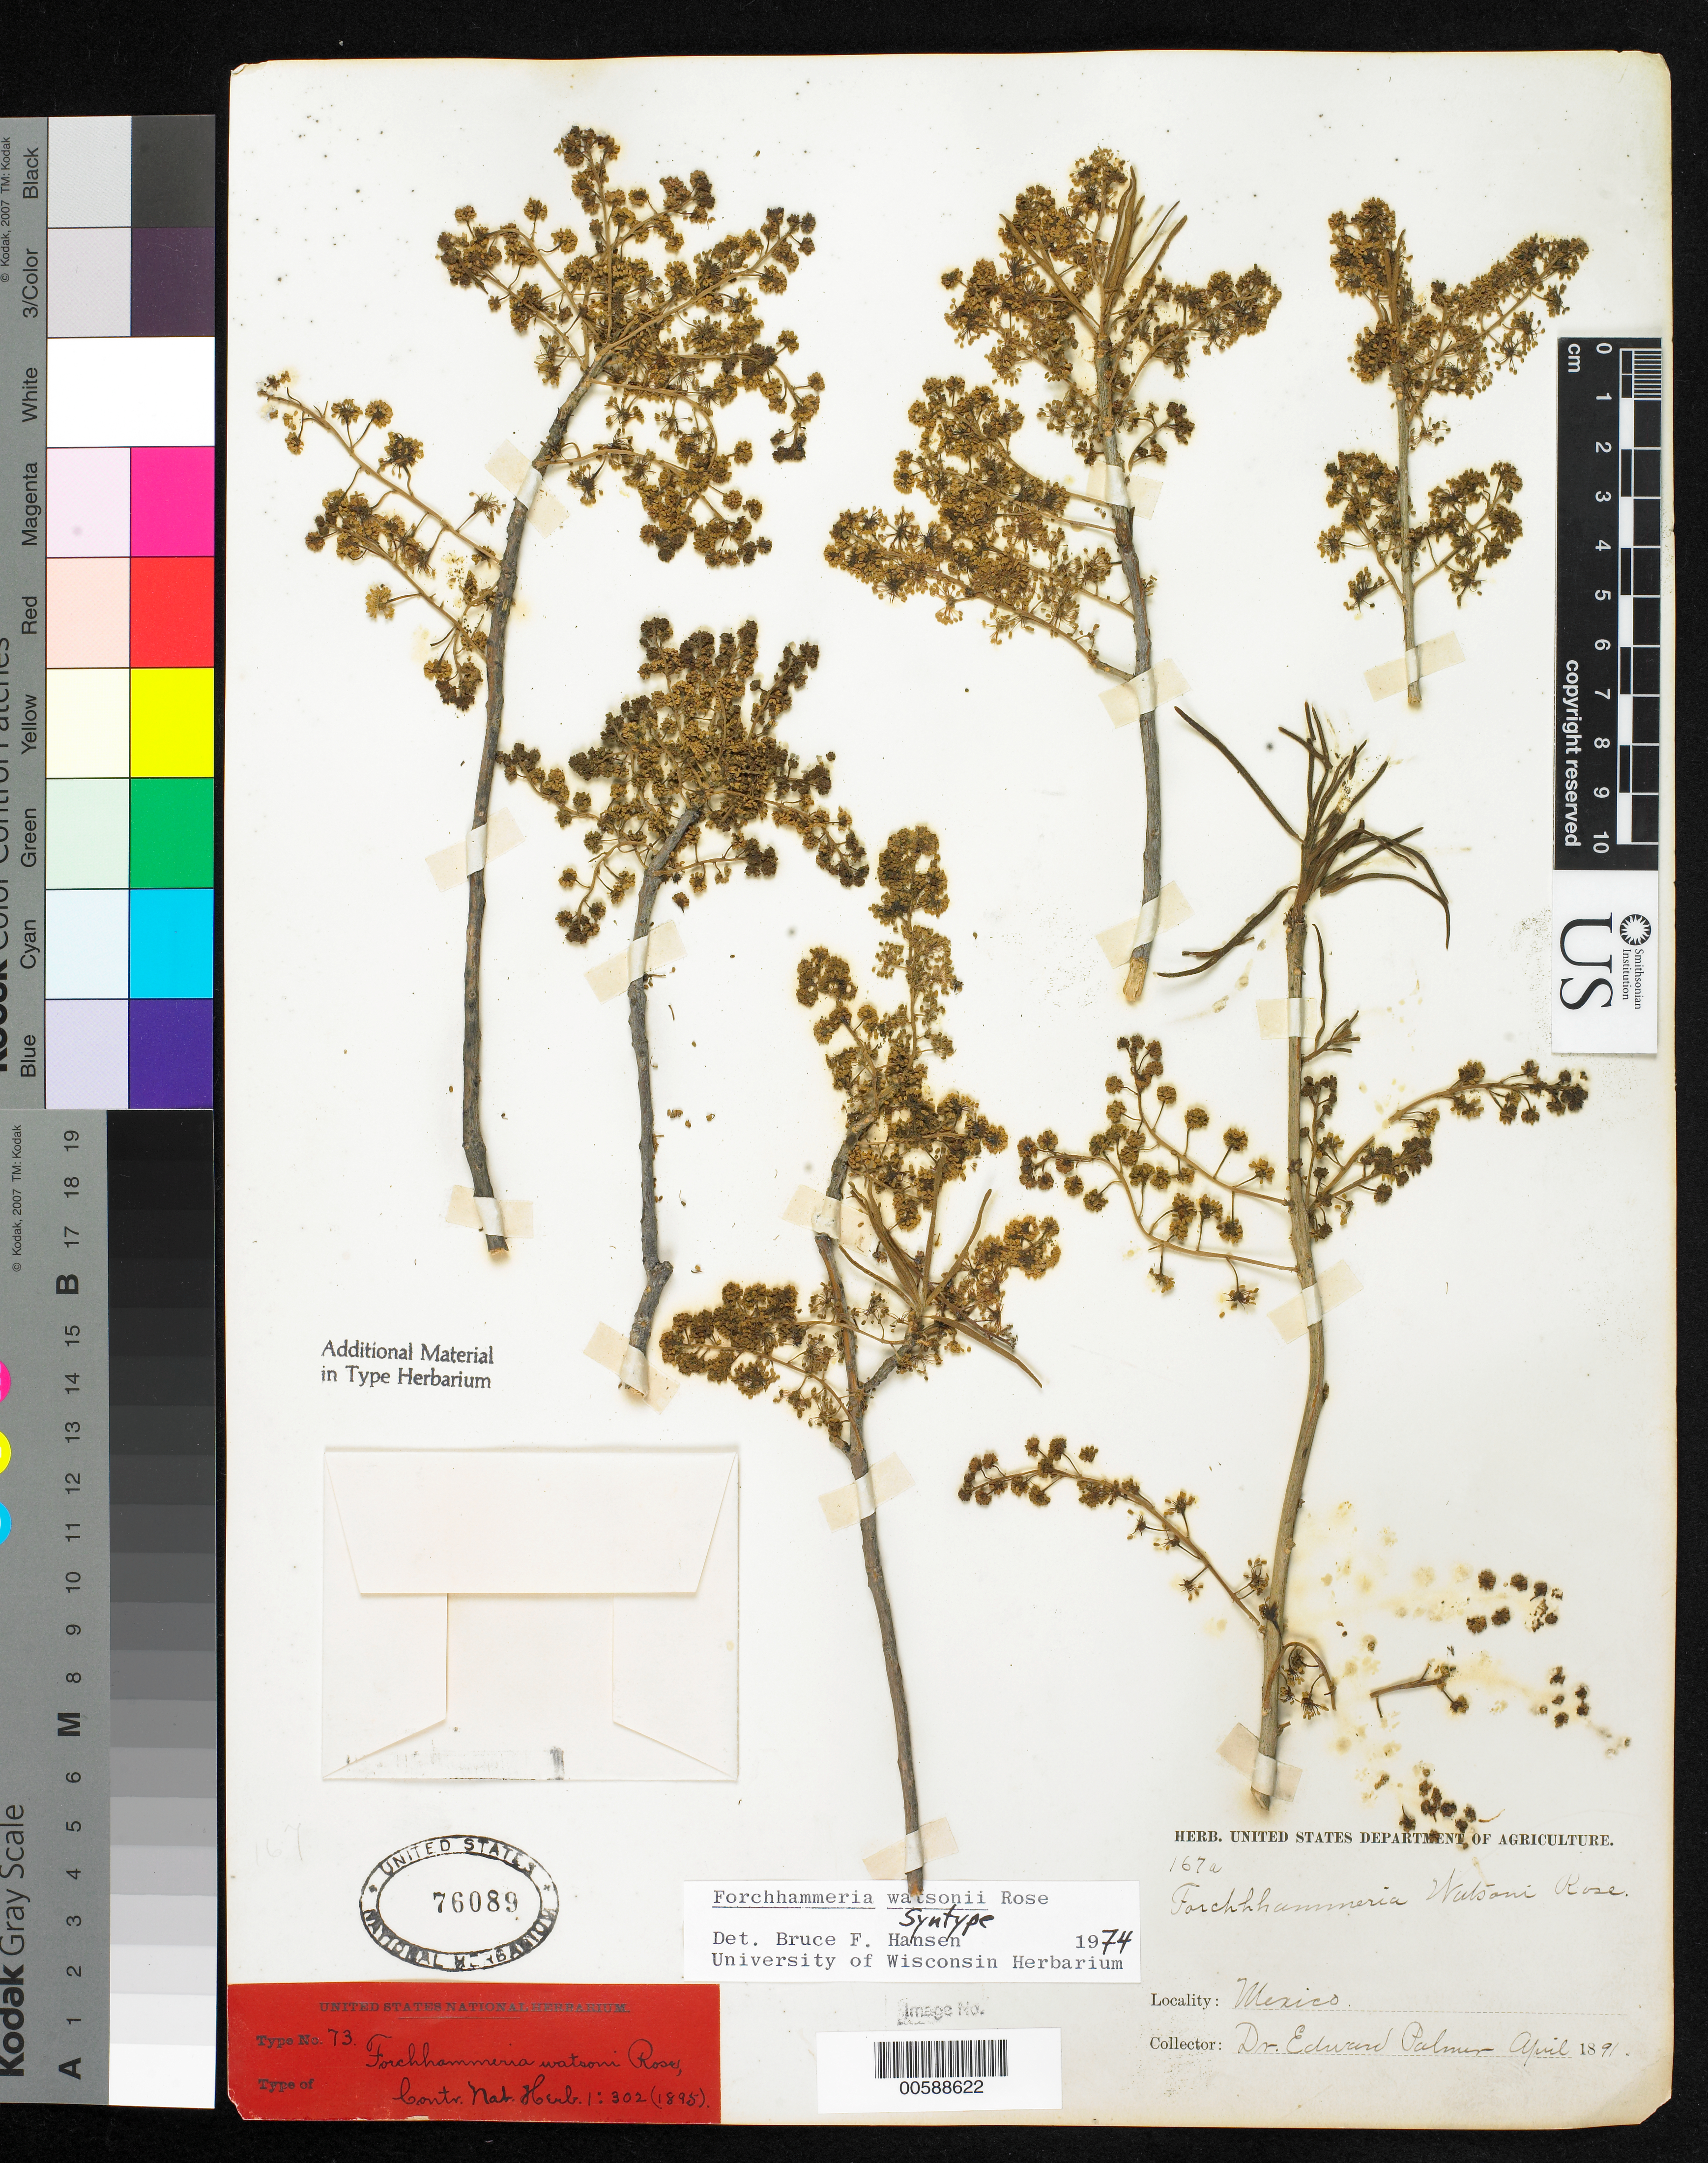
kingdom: Plantae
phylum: Tracheophyta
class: Magnoliopsida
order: Brassicales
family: Stixaceae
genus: Forchhammeria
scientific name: Forchhammeria watsonii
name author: Rose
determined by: Hansen, Bruce F.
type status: Syntype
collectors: E. Palmer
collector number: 167 a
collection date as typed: Apr 1891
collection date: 1891-04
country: Mexico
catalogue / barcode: US 76089